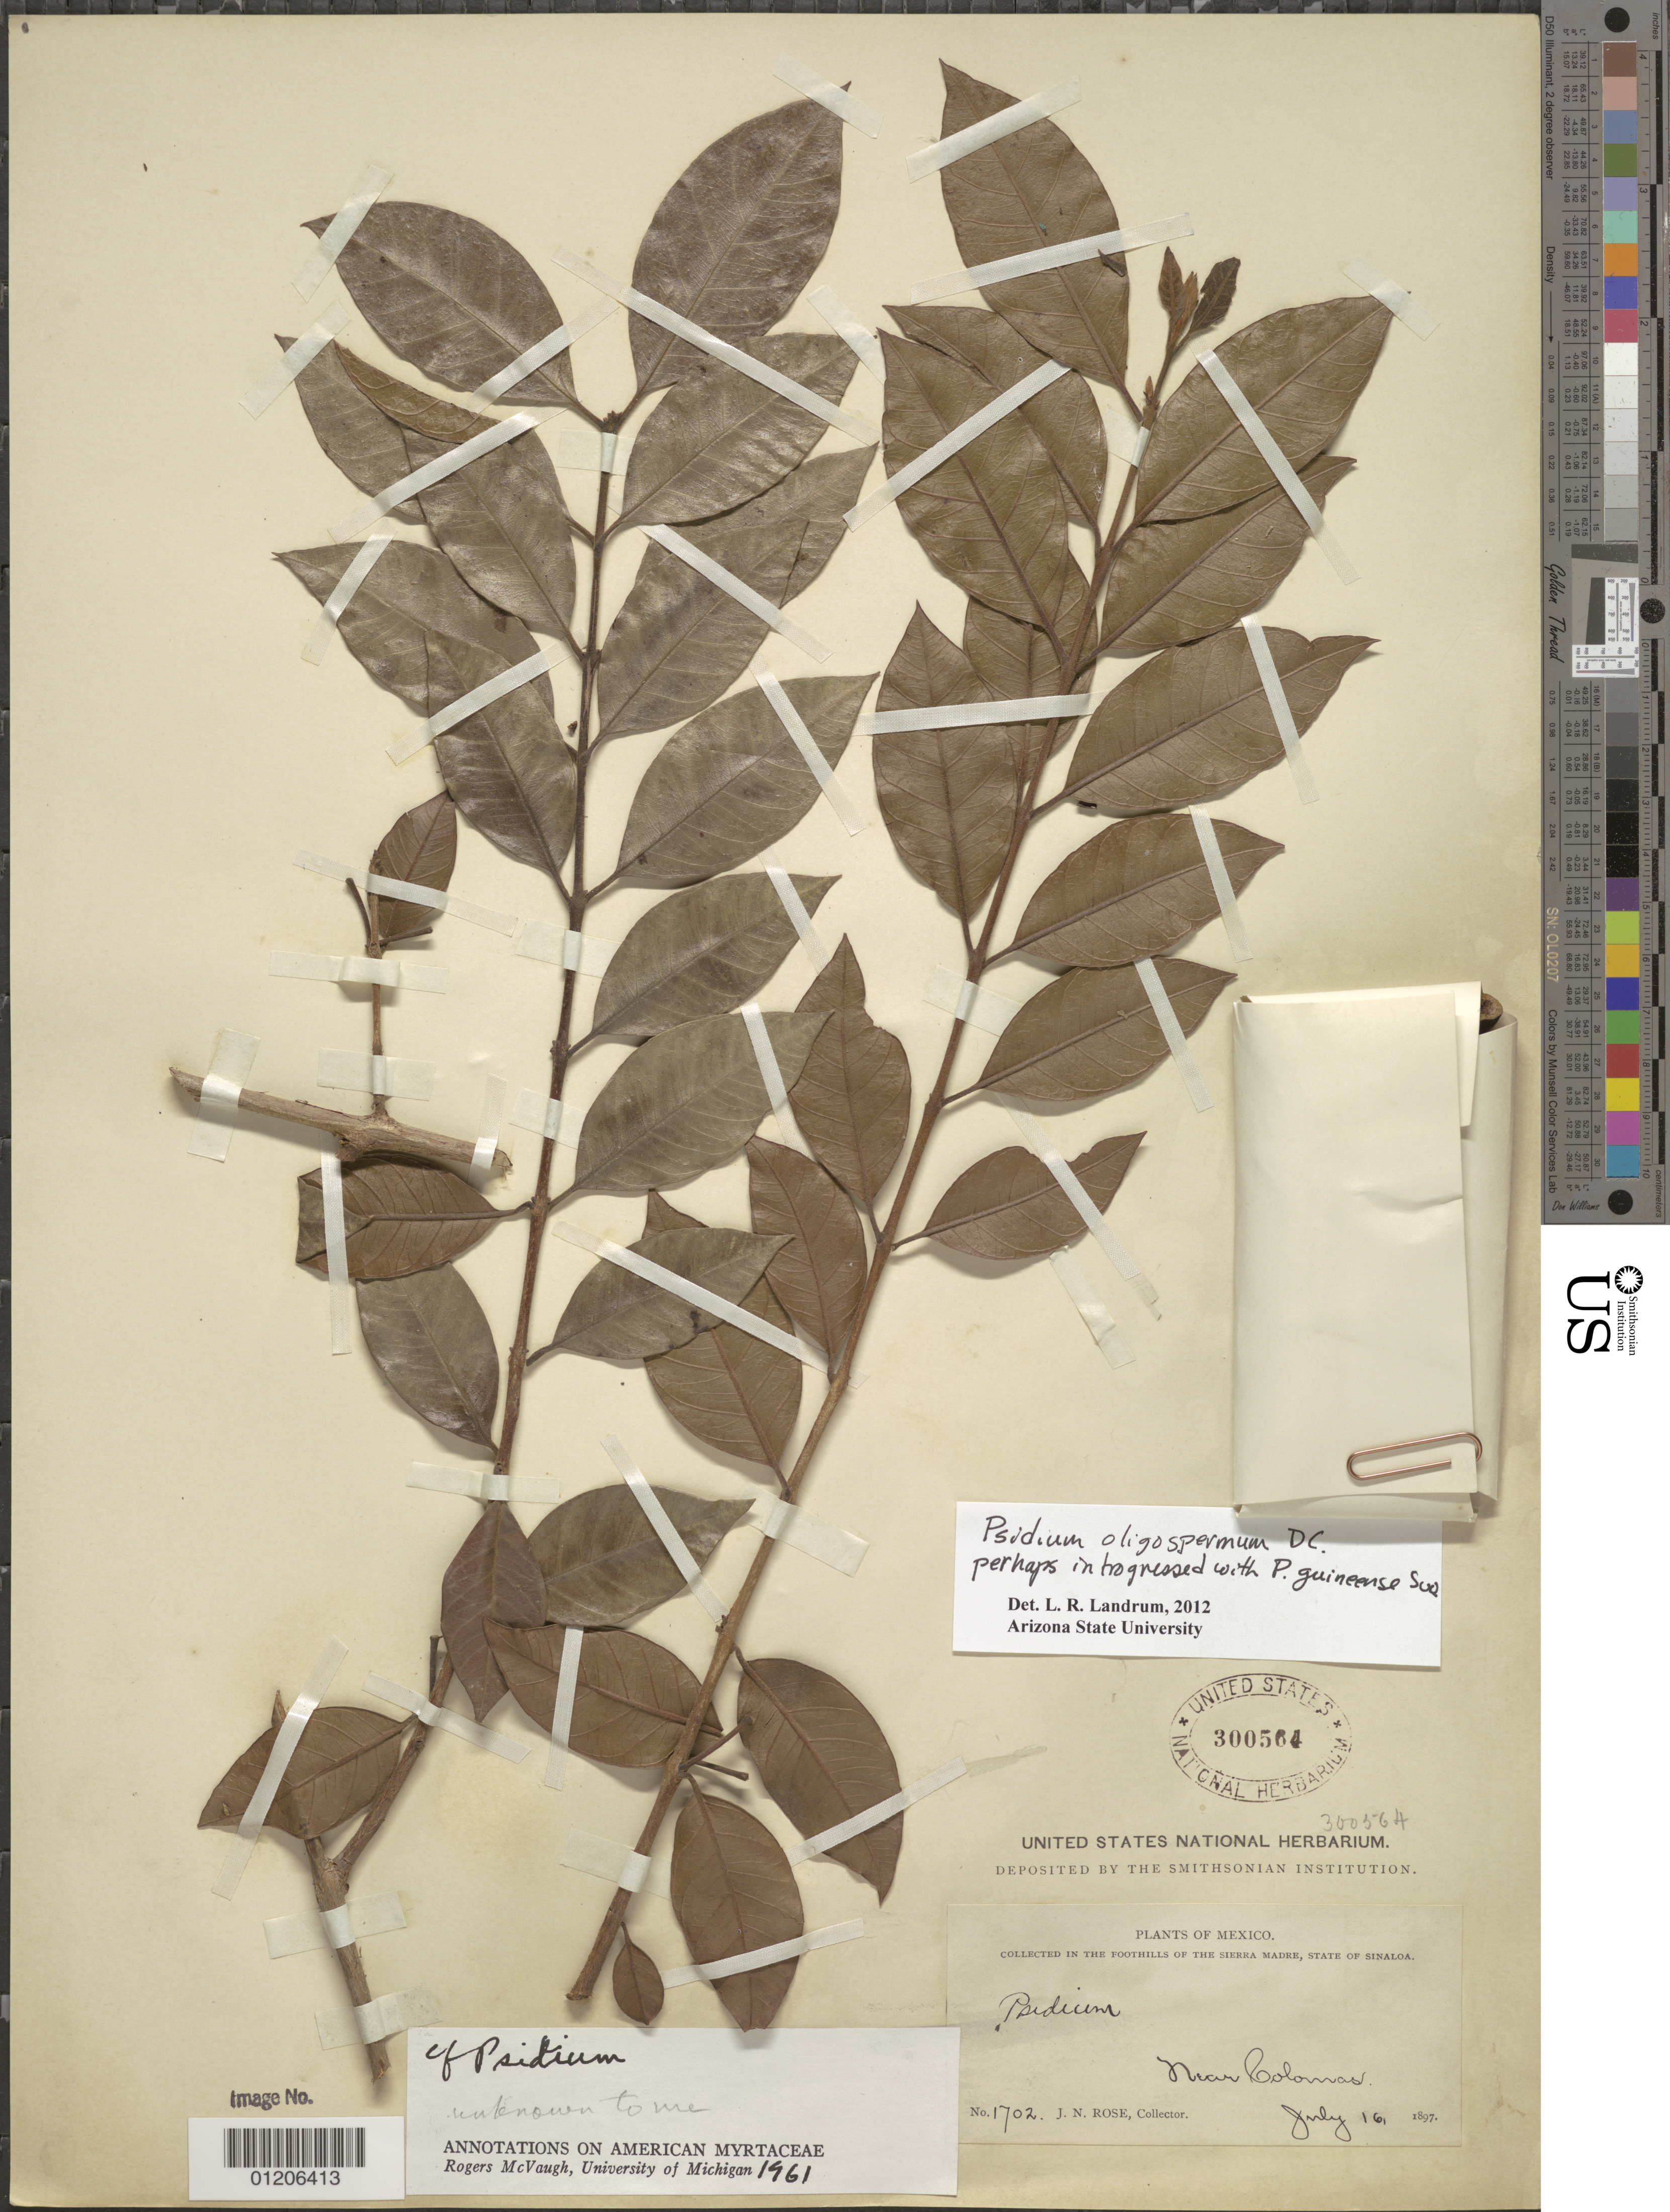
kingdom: Plantae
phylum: Tracheophyta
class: Magnoliopsida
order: Myrtales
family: Myrtaceae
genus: Psidium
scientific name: Psidium oligospermum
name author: Mart. ex DC.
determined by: Landrum, L. R.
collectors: J. N. Rose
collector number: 1702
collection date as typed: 16 Jul 1897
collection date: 1897-07-16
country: Mexico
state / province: Sinaloa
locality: Near Colomas in the foothills of the Sierra Madre, State of Sinaloa.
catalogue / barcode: US 300564